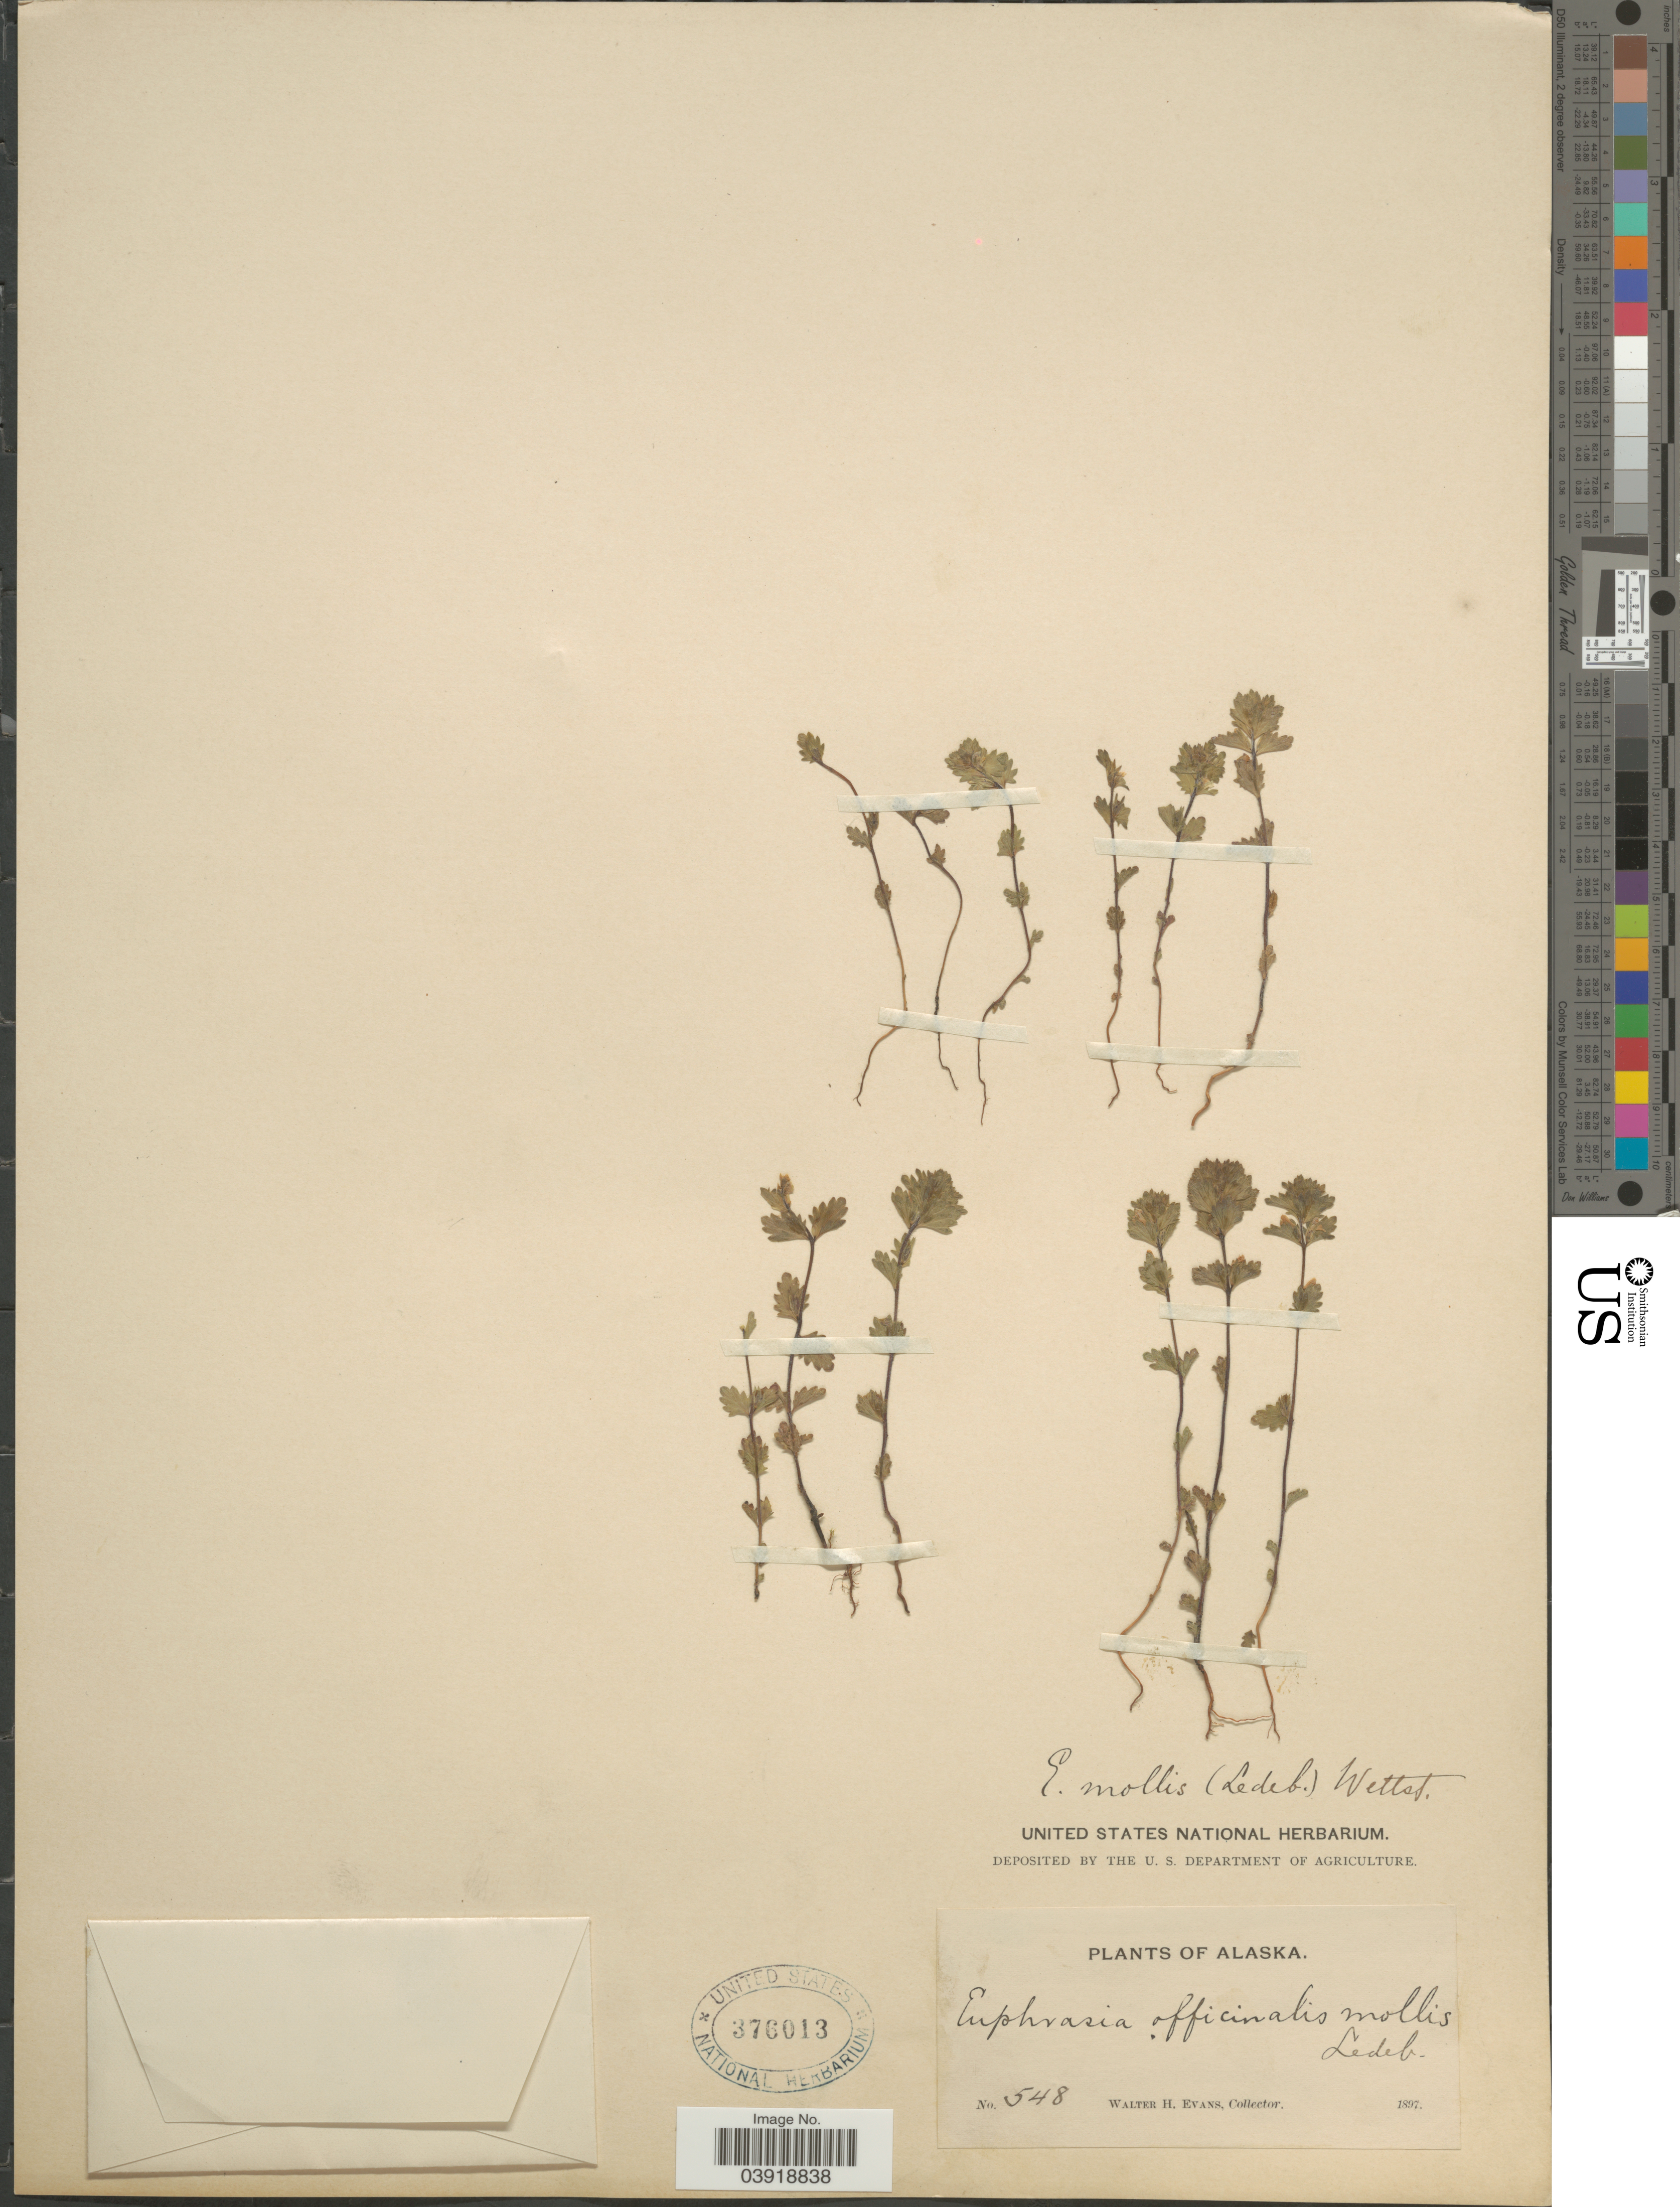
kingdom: Plantae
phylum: Tracheophyta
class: Magnoliopsida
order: Lamiales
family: Orobanchaceae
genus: Euphrasia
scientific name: Euphrasia mollis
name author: (Ledeb.) Wettst.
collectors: W. H. Evans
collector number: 548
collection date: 1897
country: United States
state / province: Alaska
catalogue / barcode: US 376013